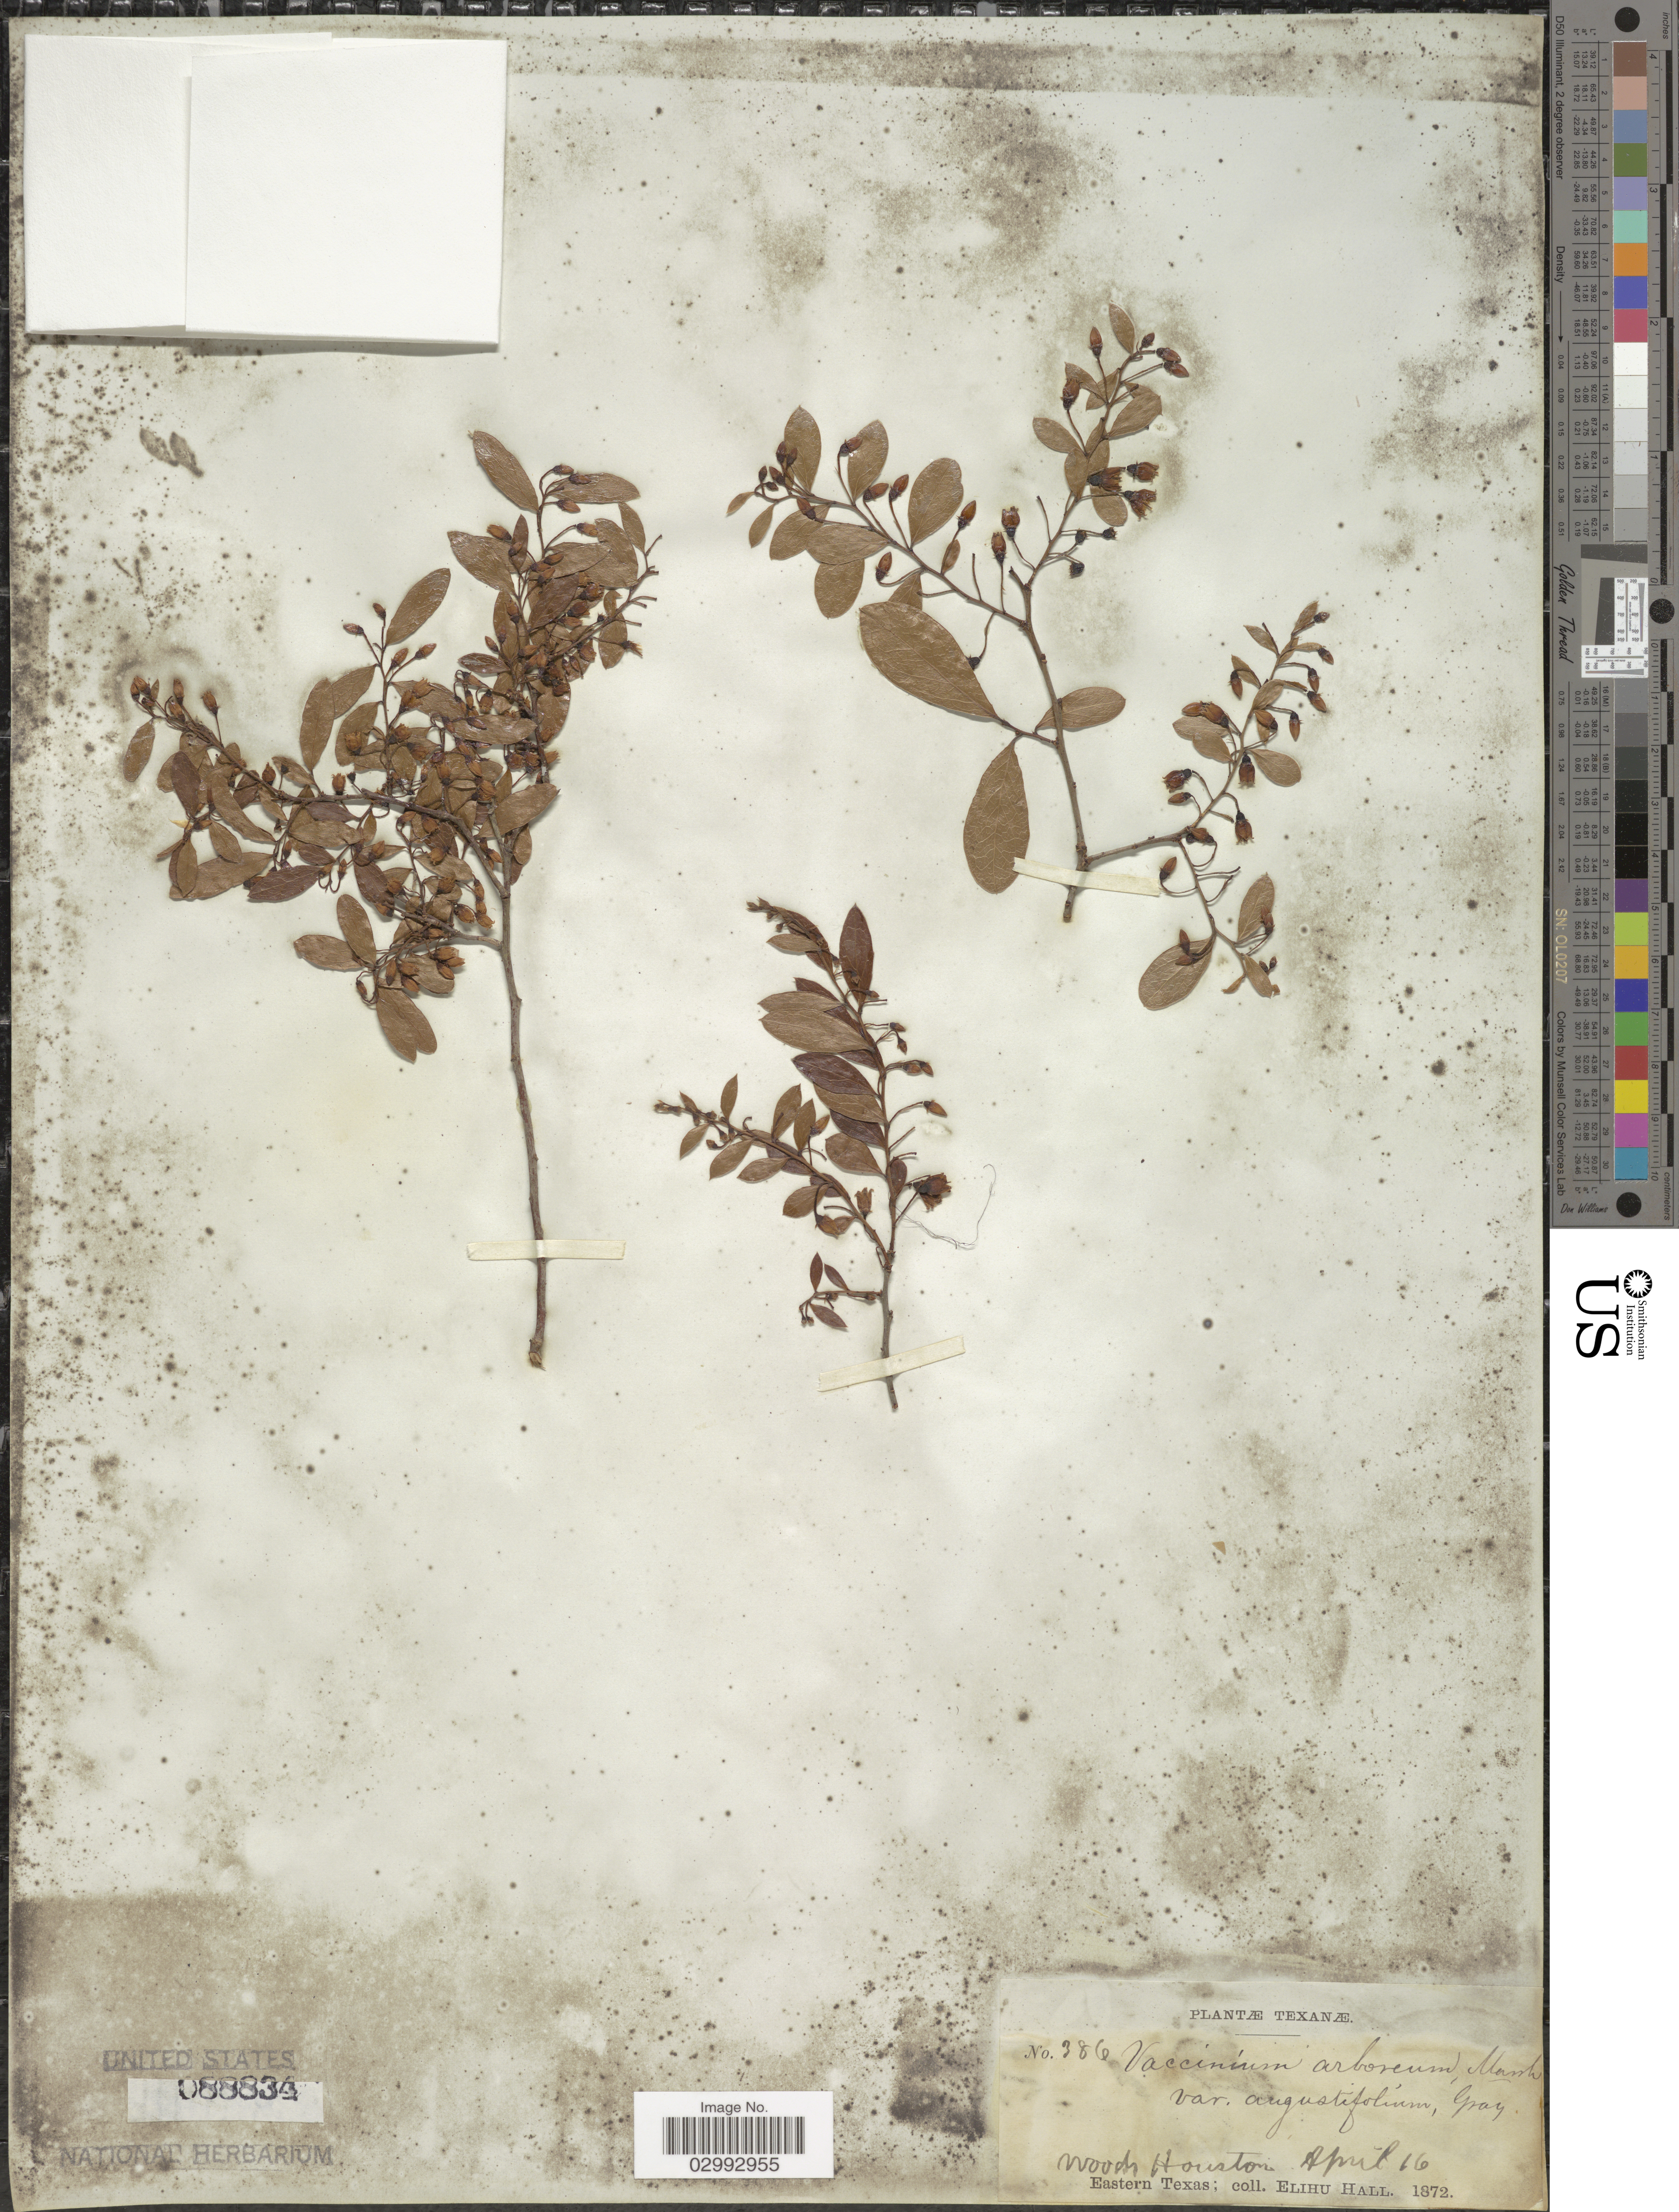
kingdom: Plantae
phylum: Tracheophyta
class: Magnoliopsida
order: Ericales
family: Ericaceae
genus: Batodendron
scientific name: Batodendron arboreum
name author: Nutt.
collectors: E. Hall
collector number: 386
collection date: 1872-04-16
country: United States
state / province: Texas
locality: Woods Houston. Eastern Texas.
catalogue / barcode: US 88834